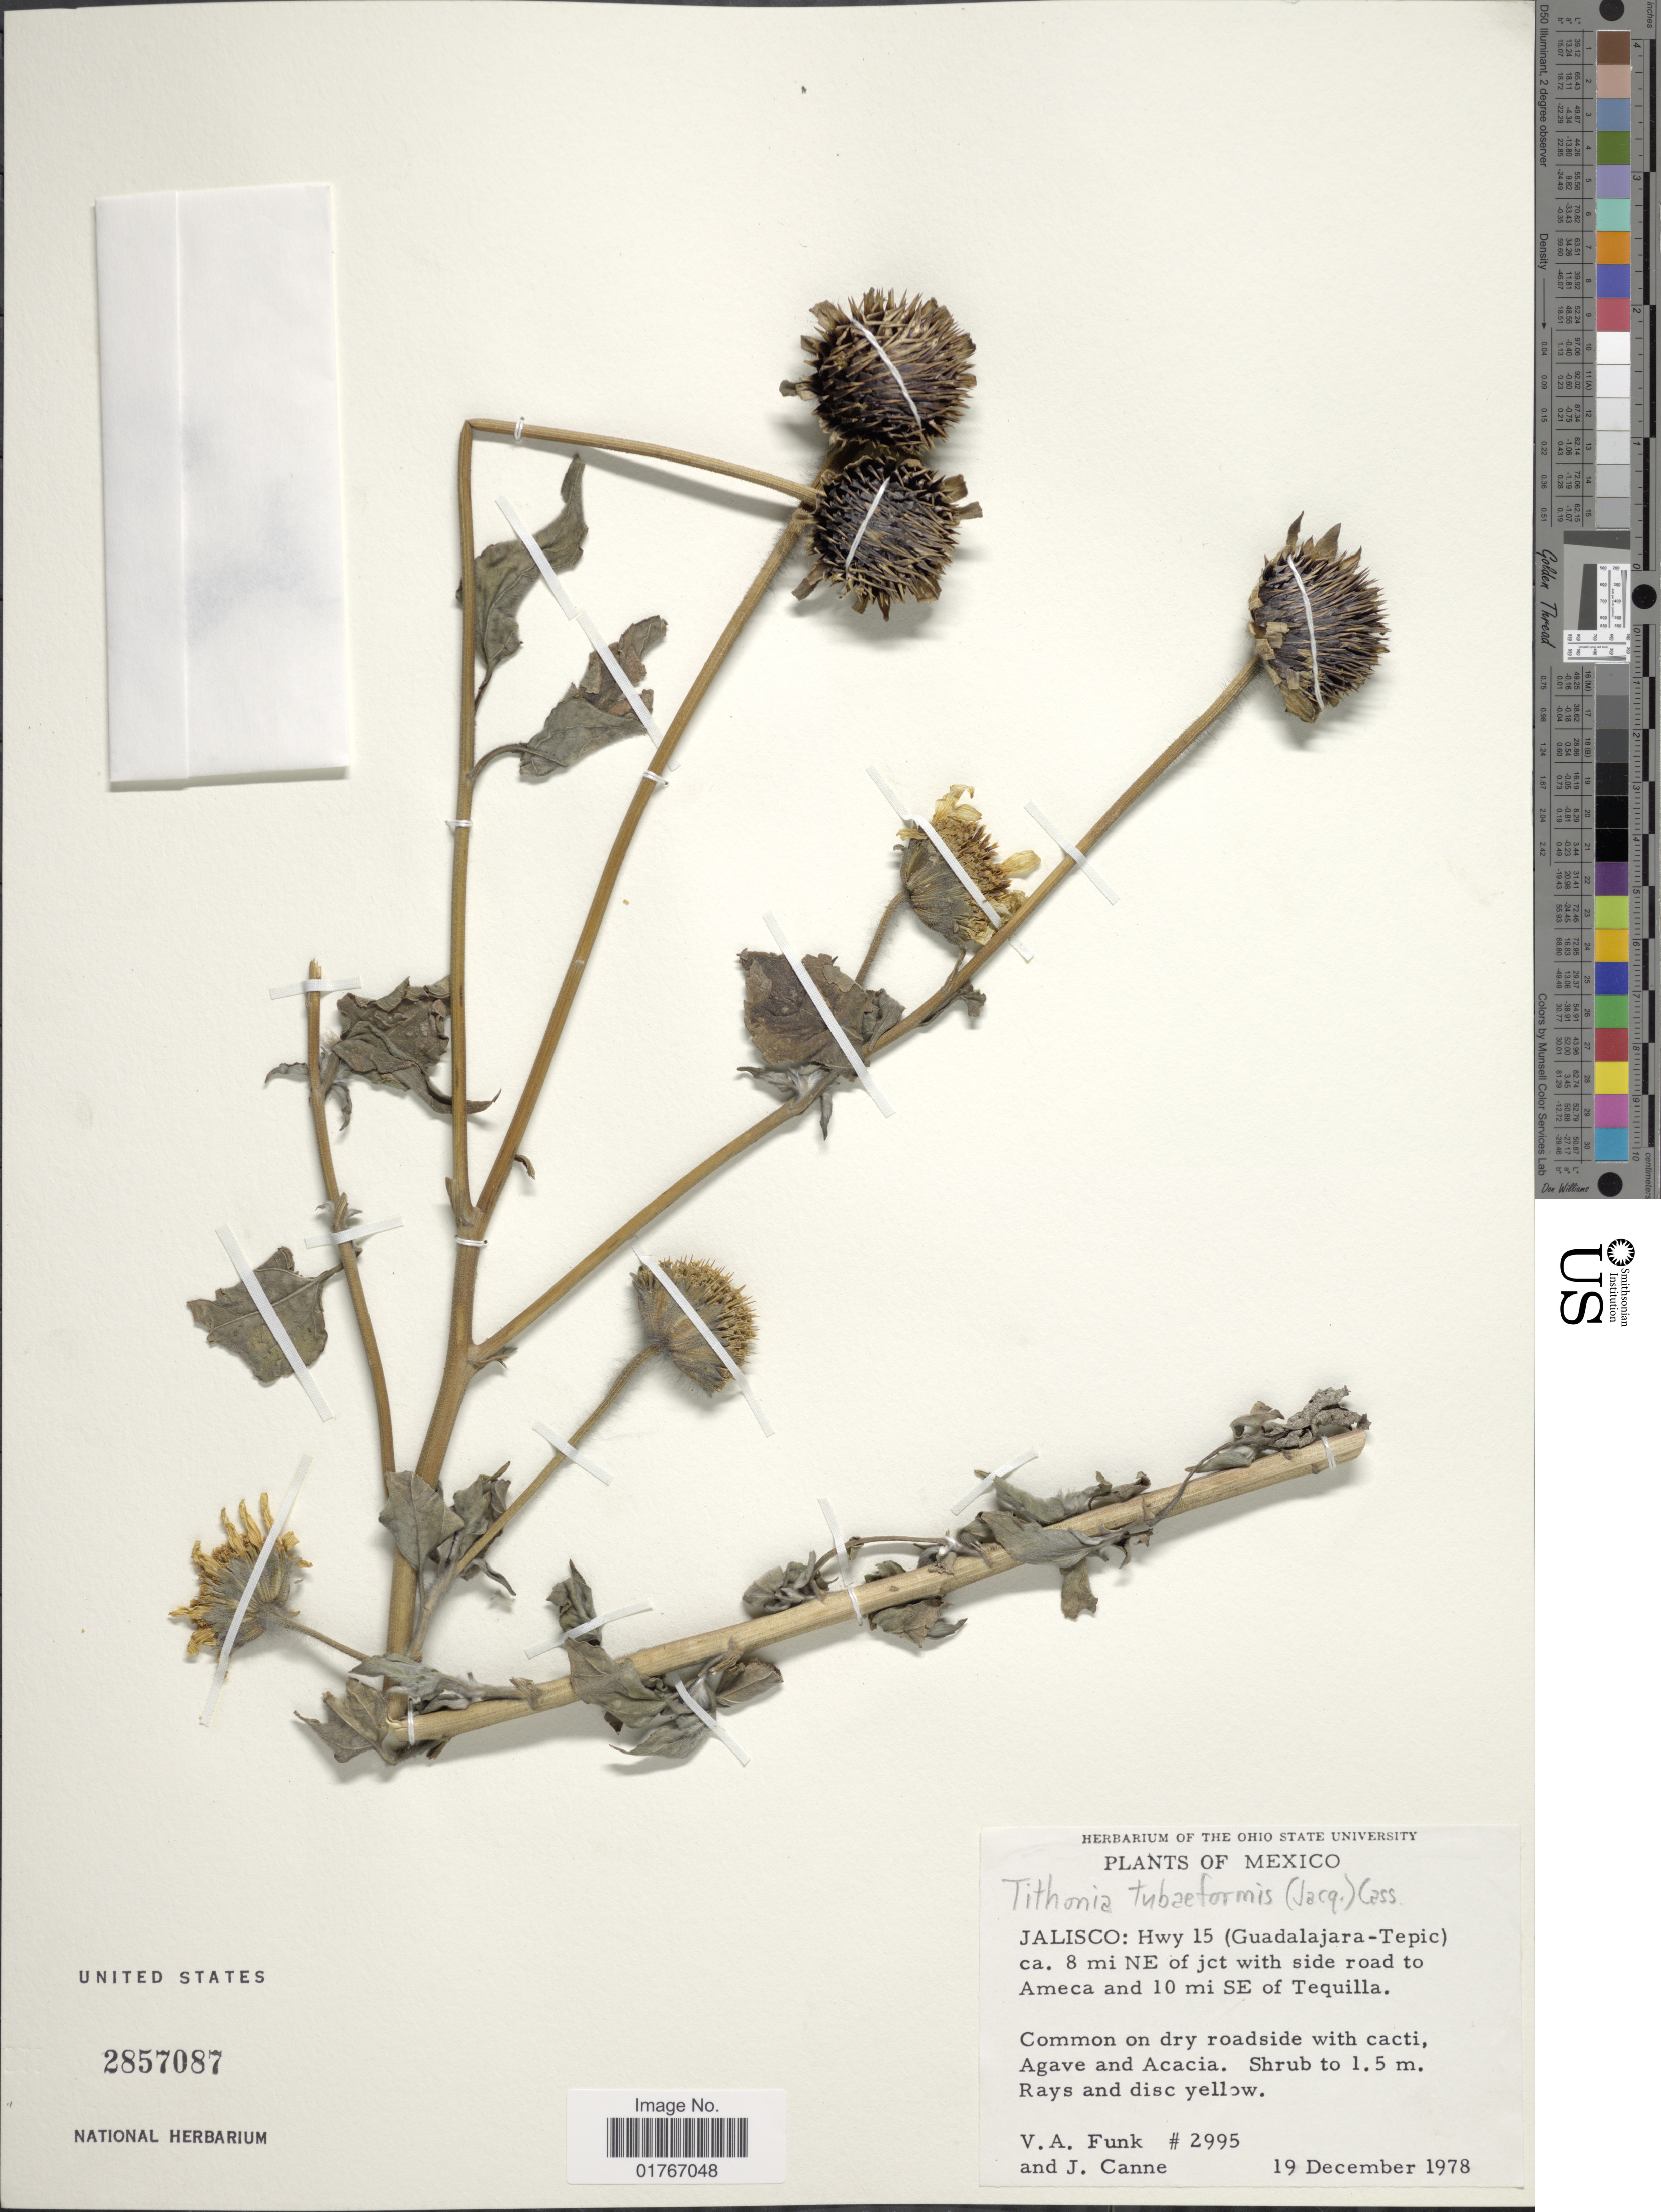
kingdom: Plantae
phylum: Tracheophyta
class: Magnoliopsida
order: Asterales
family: Asteraceae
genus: Tithonia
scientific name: Tithonia tubaeformis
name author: (Jacq.) Cass.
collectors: V. Funk & J. M. Canne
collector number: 2995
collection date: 1978-12-19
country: Mexico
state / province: Jalisco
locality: Hwy 15 (Guadalajara-Tepic) ca. 8 mi NE of jct with side road to Ameca and 10 mi SE of Tequilla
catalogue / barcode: US 2857087